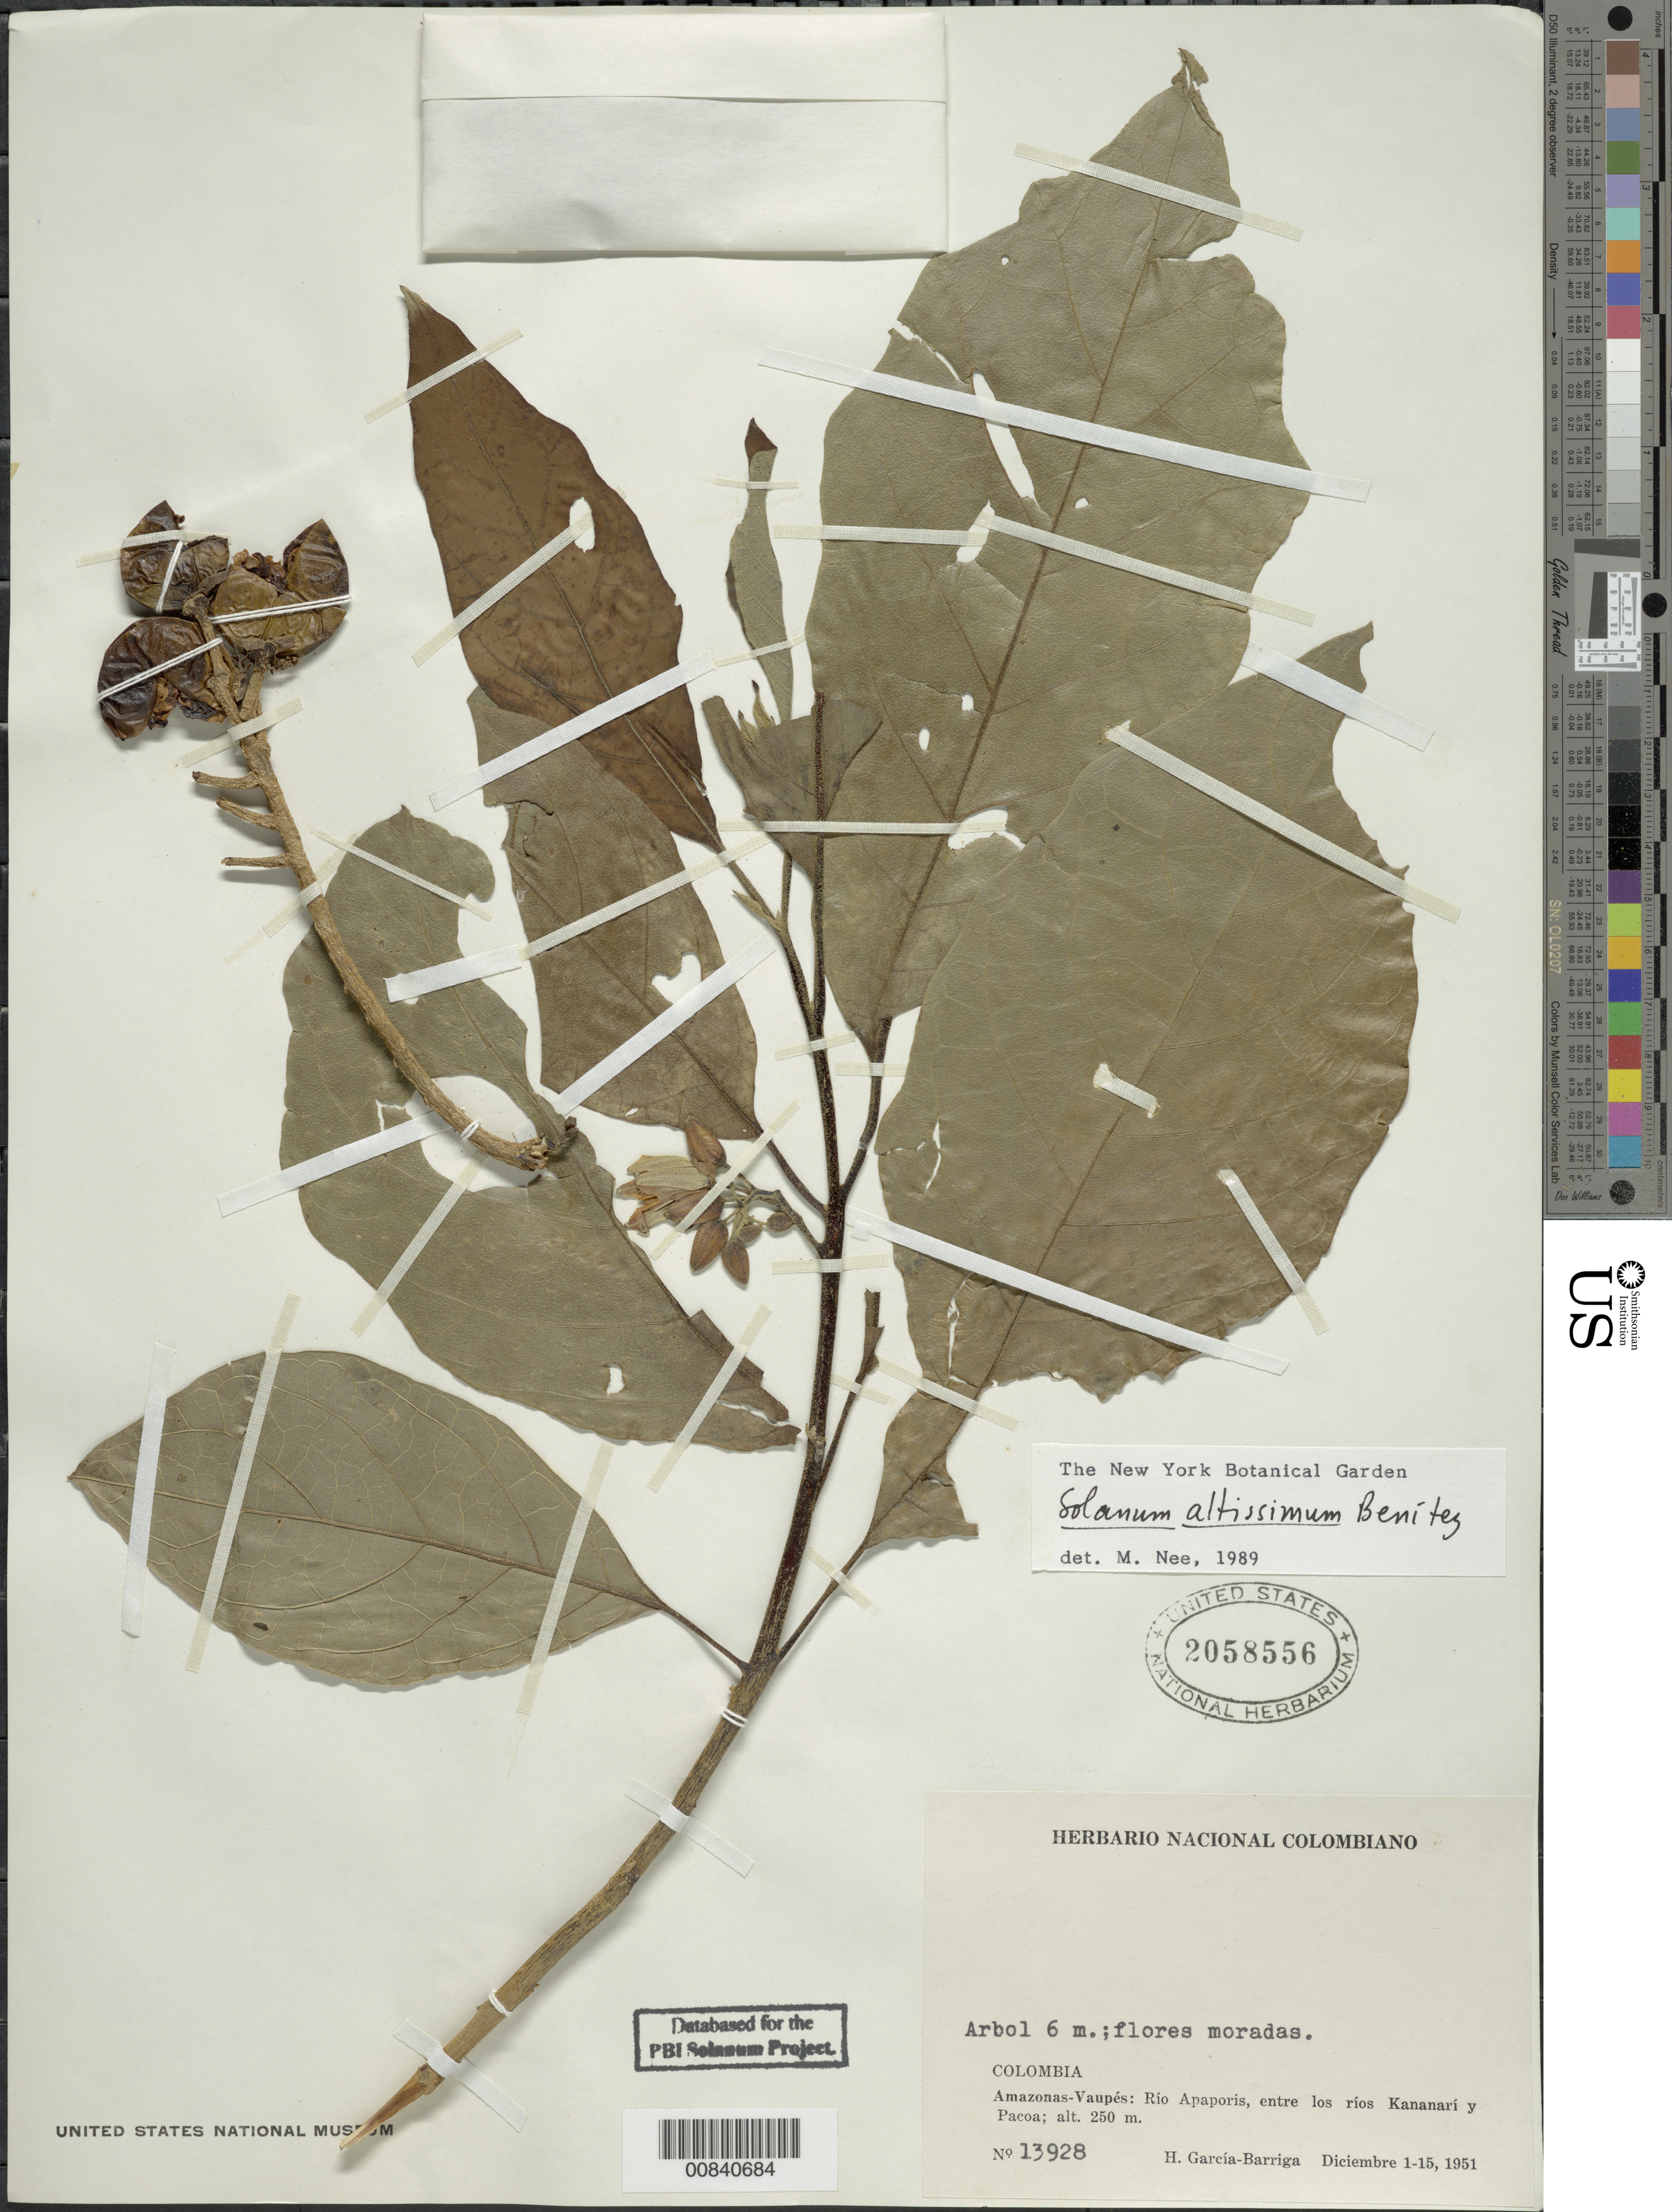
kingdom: Plantae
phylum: Tracheophyta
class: Magnoliopsida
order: Solanales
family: Solanaceae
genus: Solanum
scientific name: Solanum altissimum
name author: Pittier ex Benítez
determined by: Nee, Michael H.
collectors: H. García Barriga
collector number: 13928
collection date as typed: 1 Dec 1951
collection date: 1951-12-01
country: Colombia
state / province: Amazônas / Vaupés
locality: Rio Apaporis, entre los rios Kananari y Pacoa.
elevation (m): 250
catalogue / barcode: US 2058556